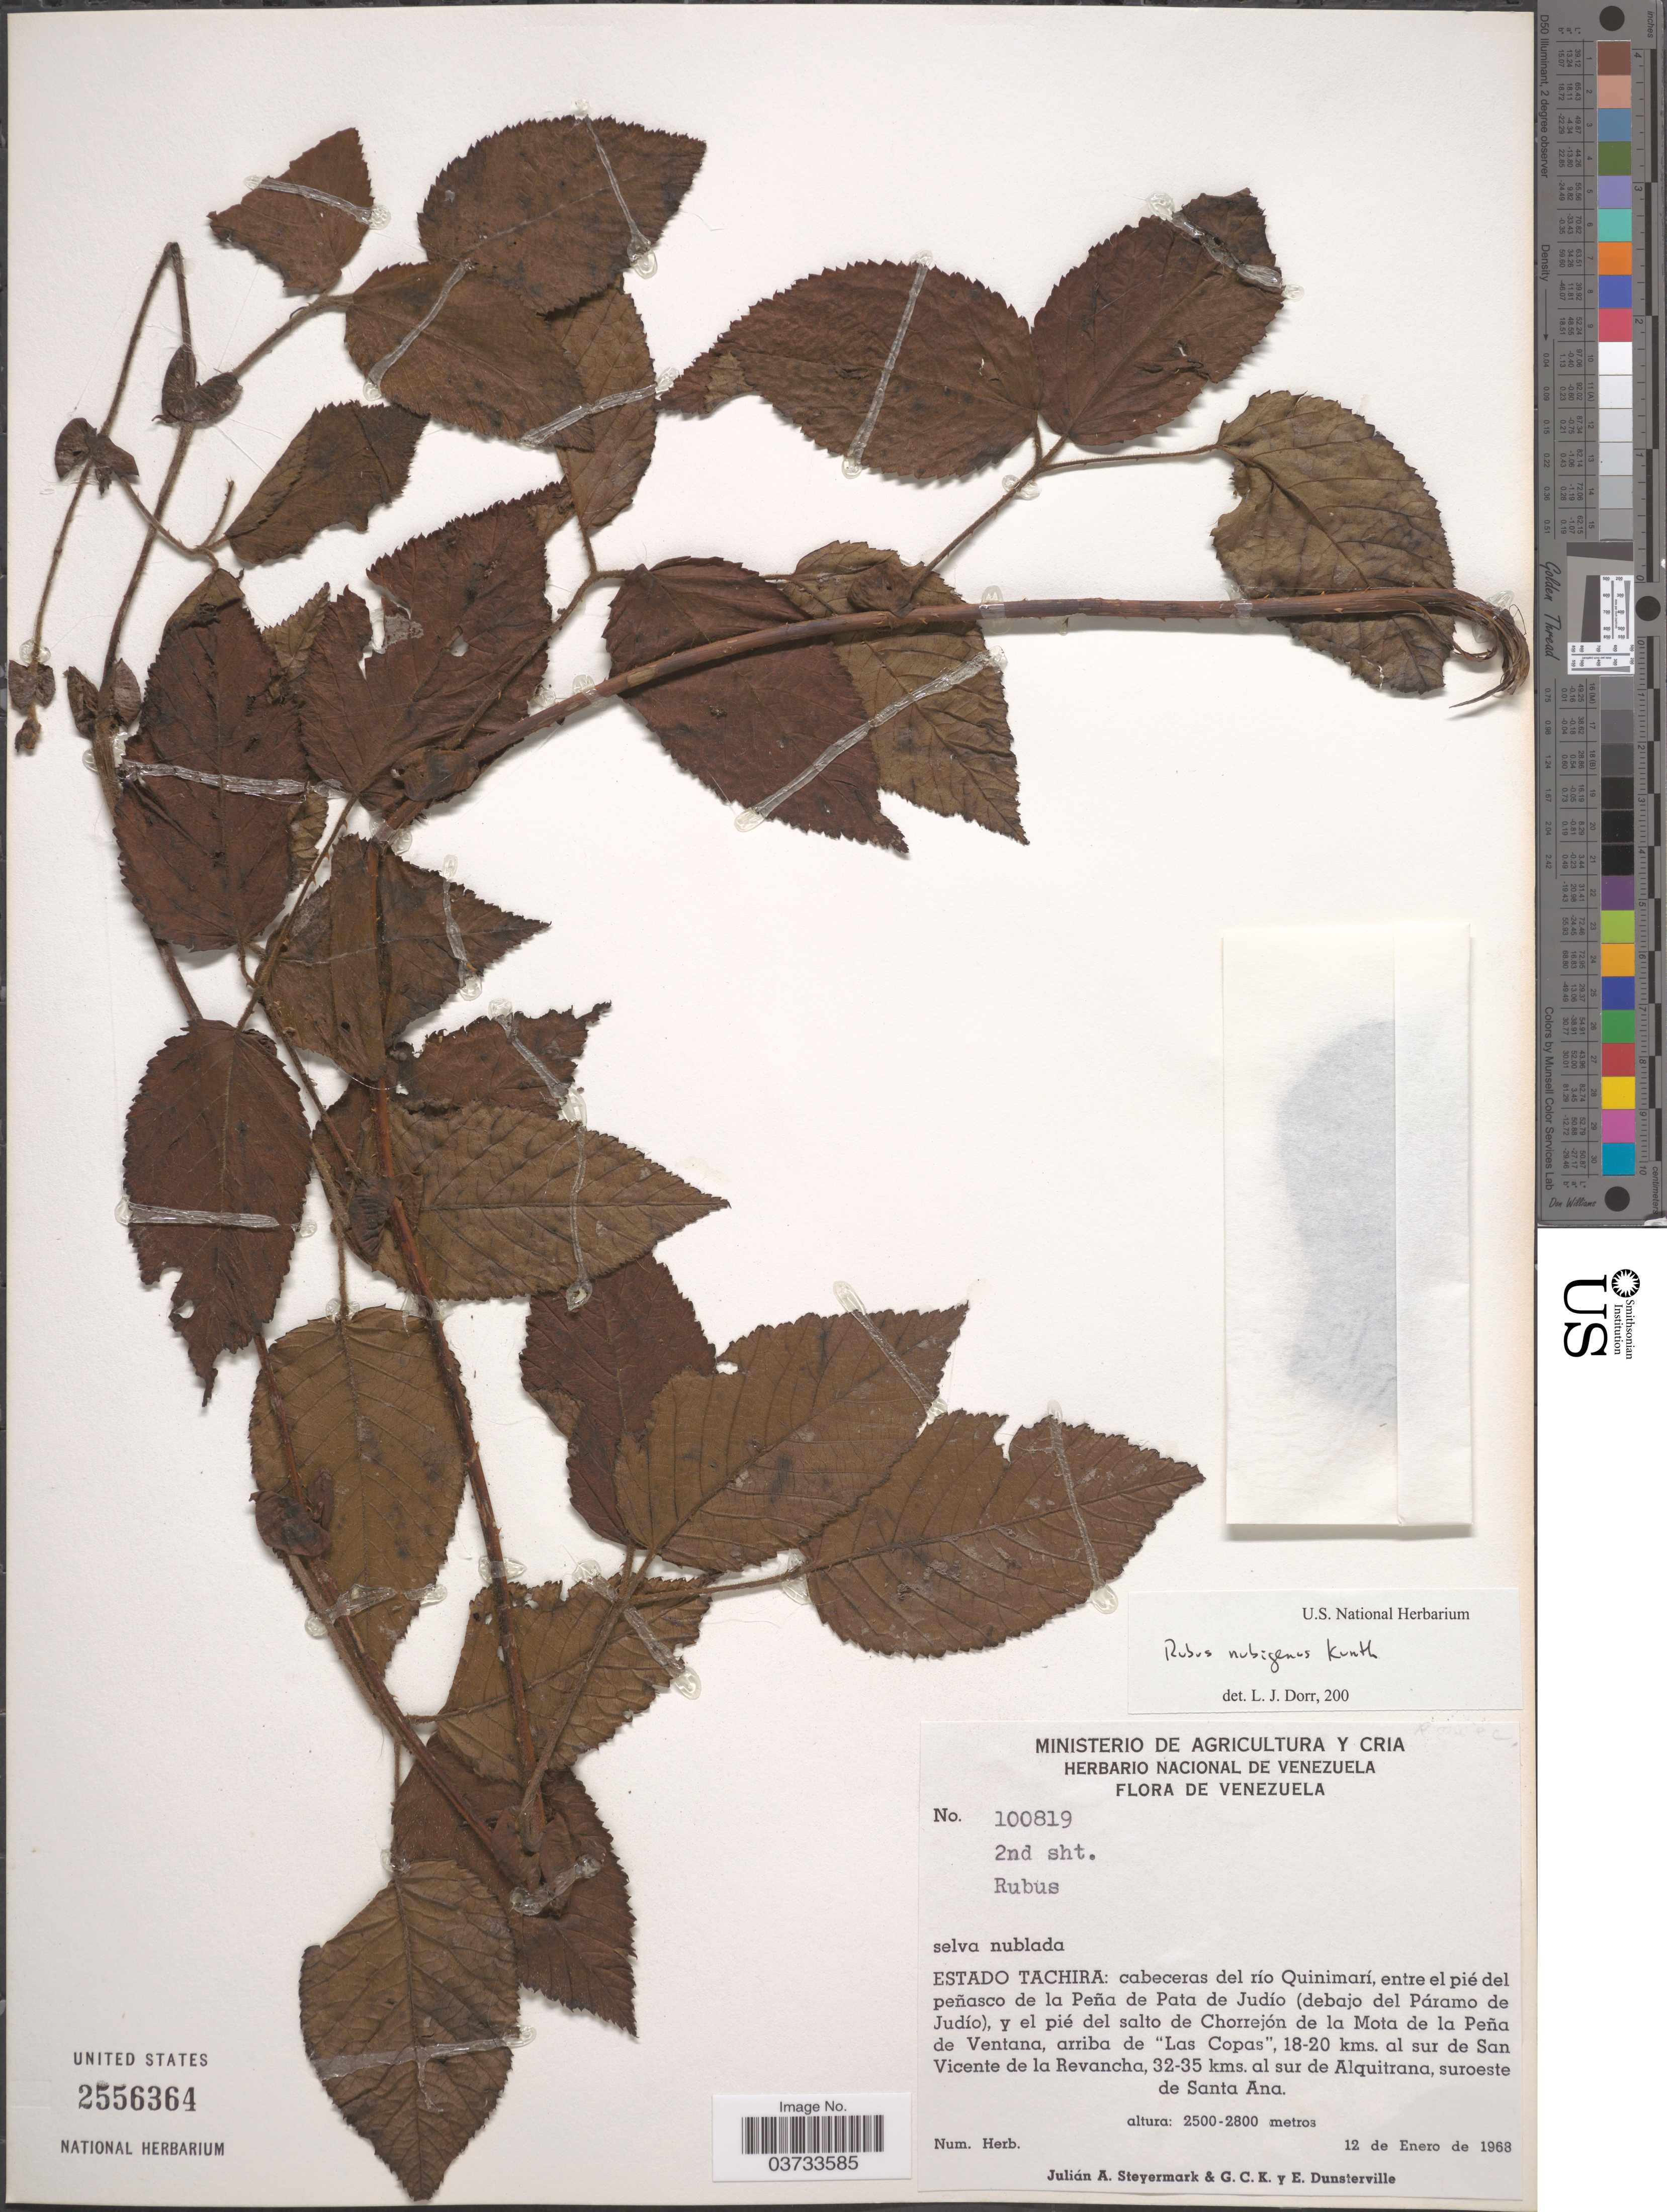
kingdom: Plantae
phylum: Tracheophyta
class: Magnoliopsida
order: Rosales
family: Rosaceae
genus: Rubus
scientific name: Rubus nubigenus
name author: Kunth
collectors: J. Steyermark, G. C. K. Dunsterville & E. Dunsterville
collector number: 100819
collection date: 1968-01-12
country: Venezuela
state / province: Tachira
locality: Cabeceras del río Quinimarí, entre el pié del peñasco de la Peña de Pata de Judío (debajo del Páramo de Judío), y el pié del salto de Chorrejón de la Mota de la Peña de Ventana, arriba de "Las Copas", 18-20 kms. al sur de San Vicente de la Revancha, 32-35 kms. al sur de Alquitrana, suroeste de Santa Ana.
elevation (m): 2500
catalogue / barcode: US 2556364